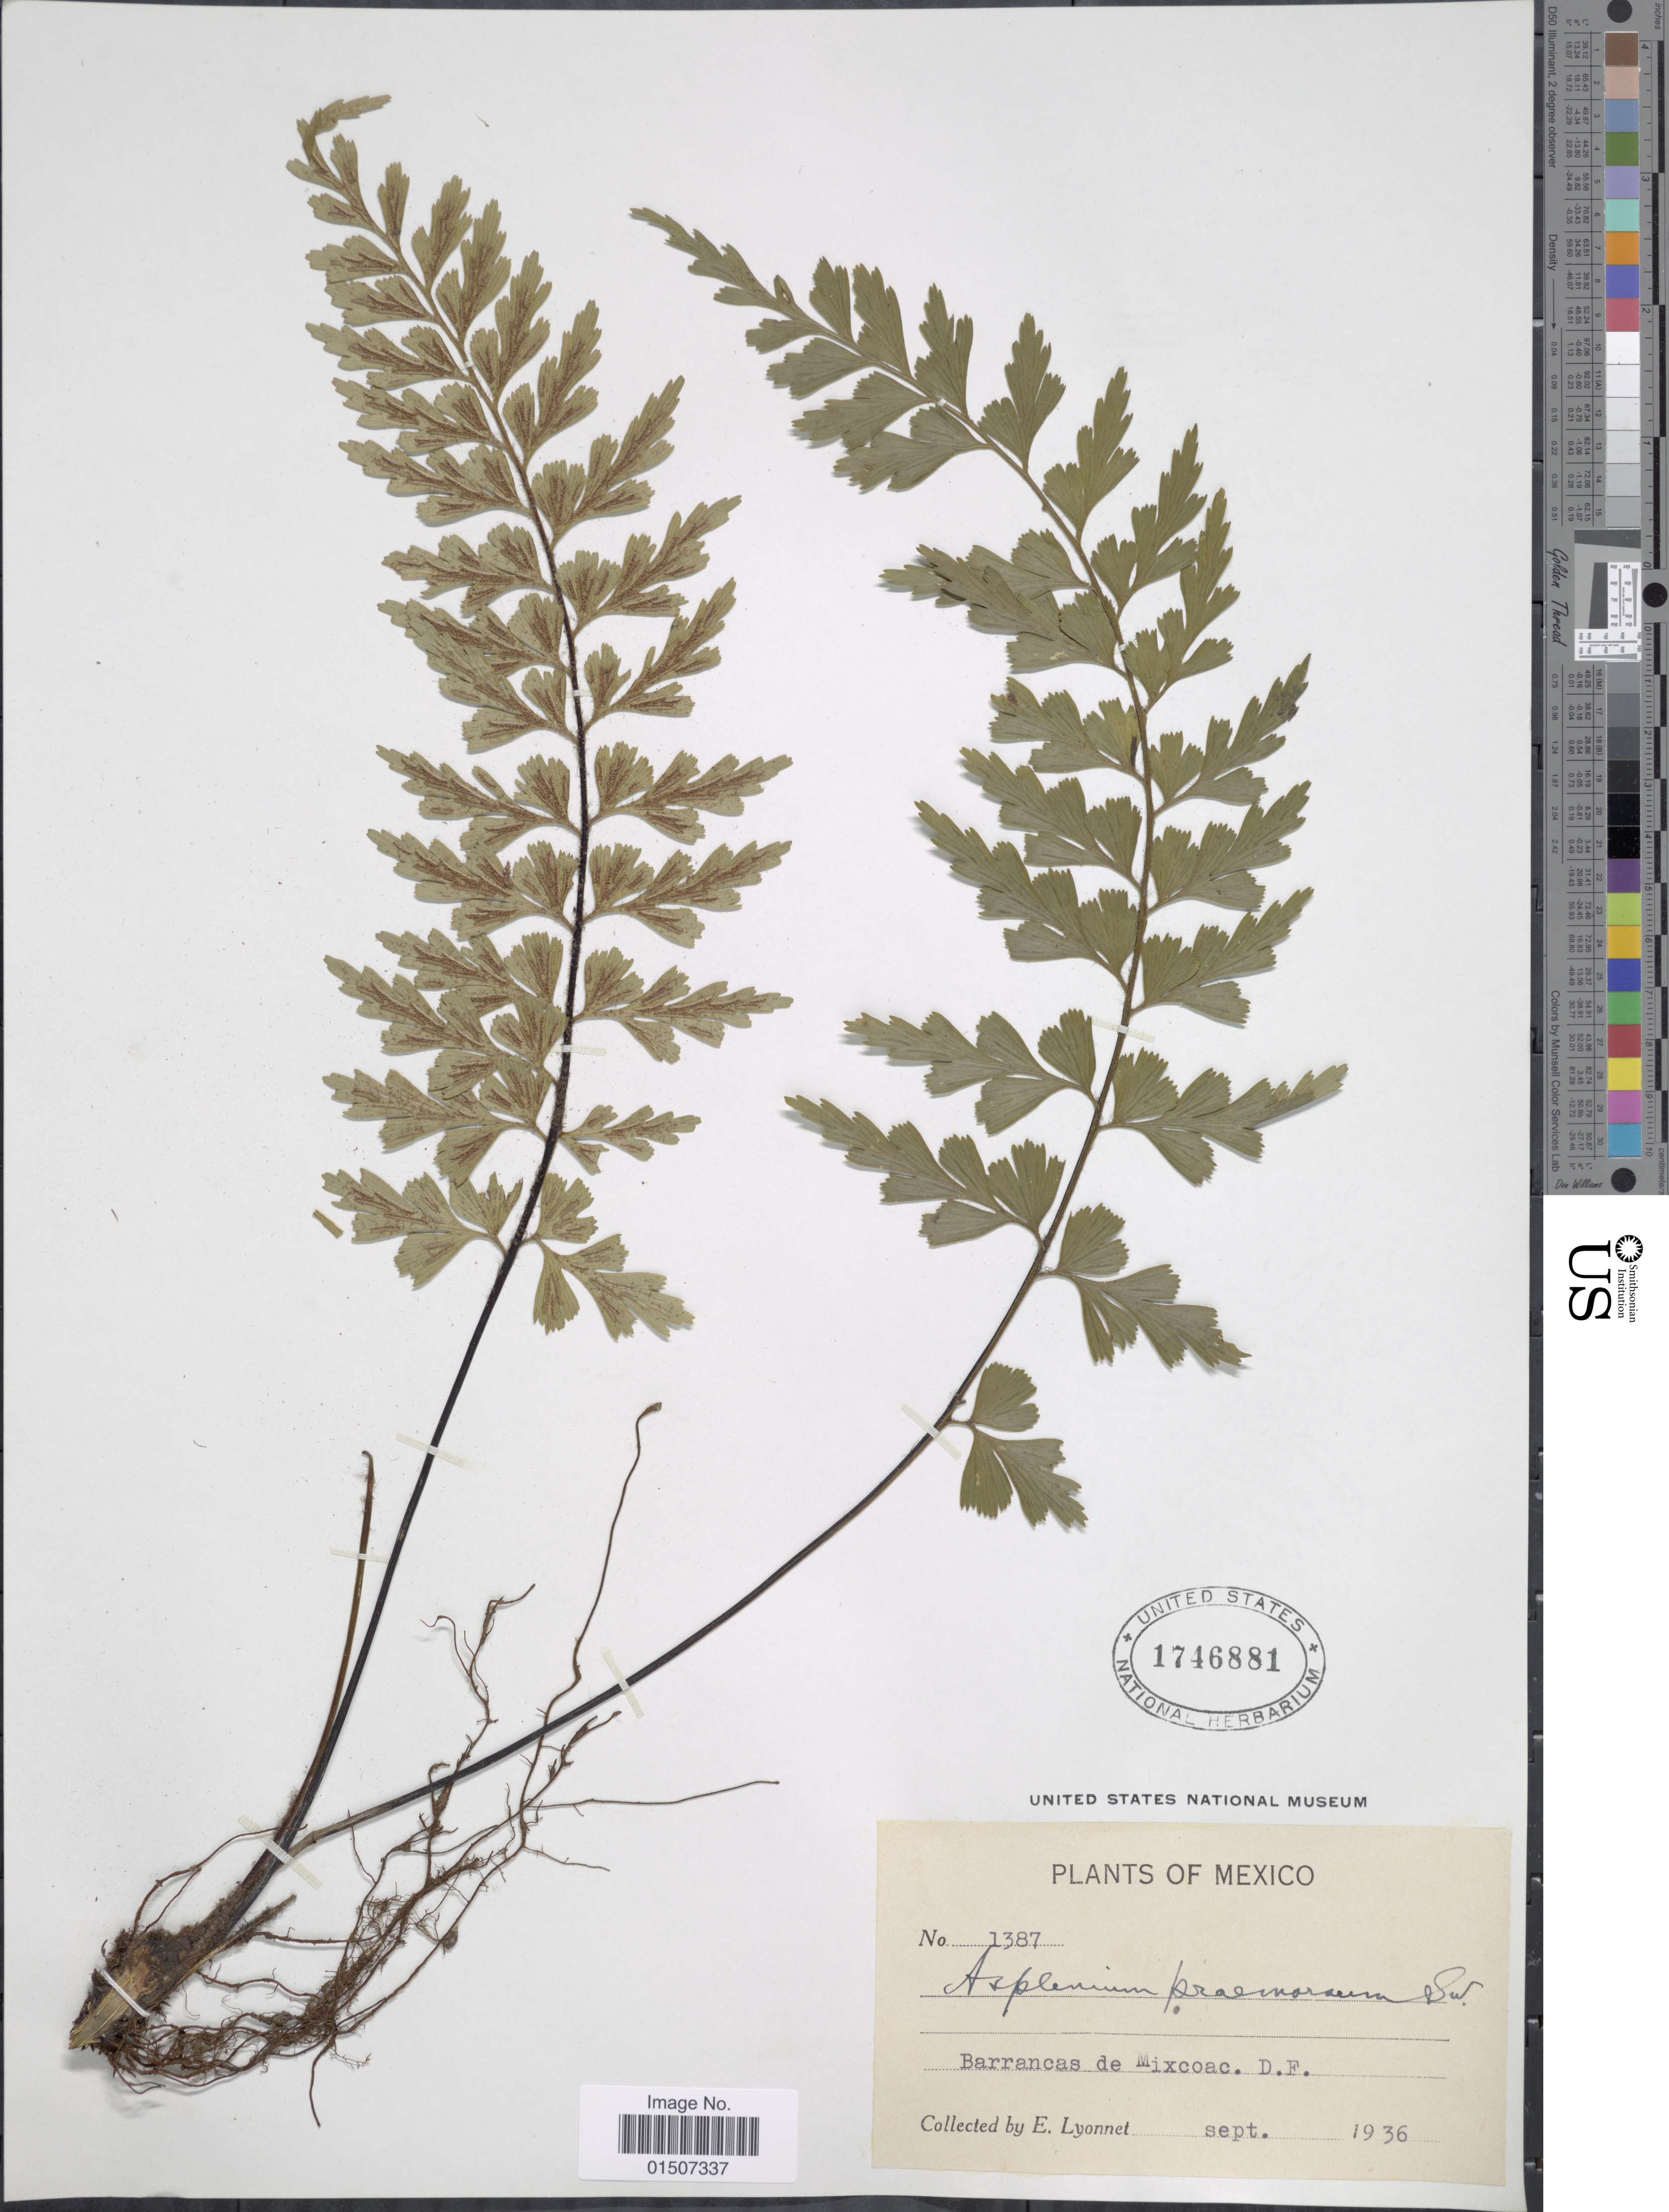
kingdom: Plantae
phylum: Tracheophyta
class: Polypodiopsida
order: Polypodiales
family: Aspleniaceae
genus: Asplenium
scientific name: Asplenium praemorsum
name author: Sw.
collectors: E. Lyonnet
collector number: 1387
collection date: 1936-09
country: Mexico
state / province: Distrito Federal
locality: Barrancas de Mixcoac. D.F.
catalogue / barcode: US 1746881